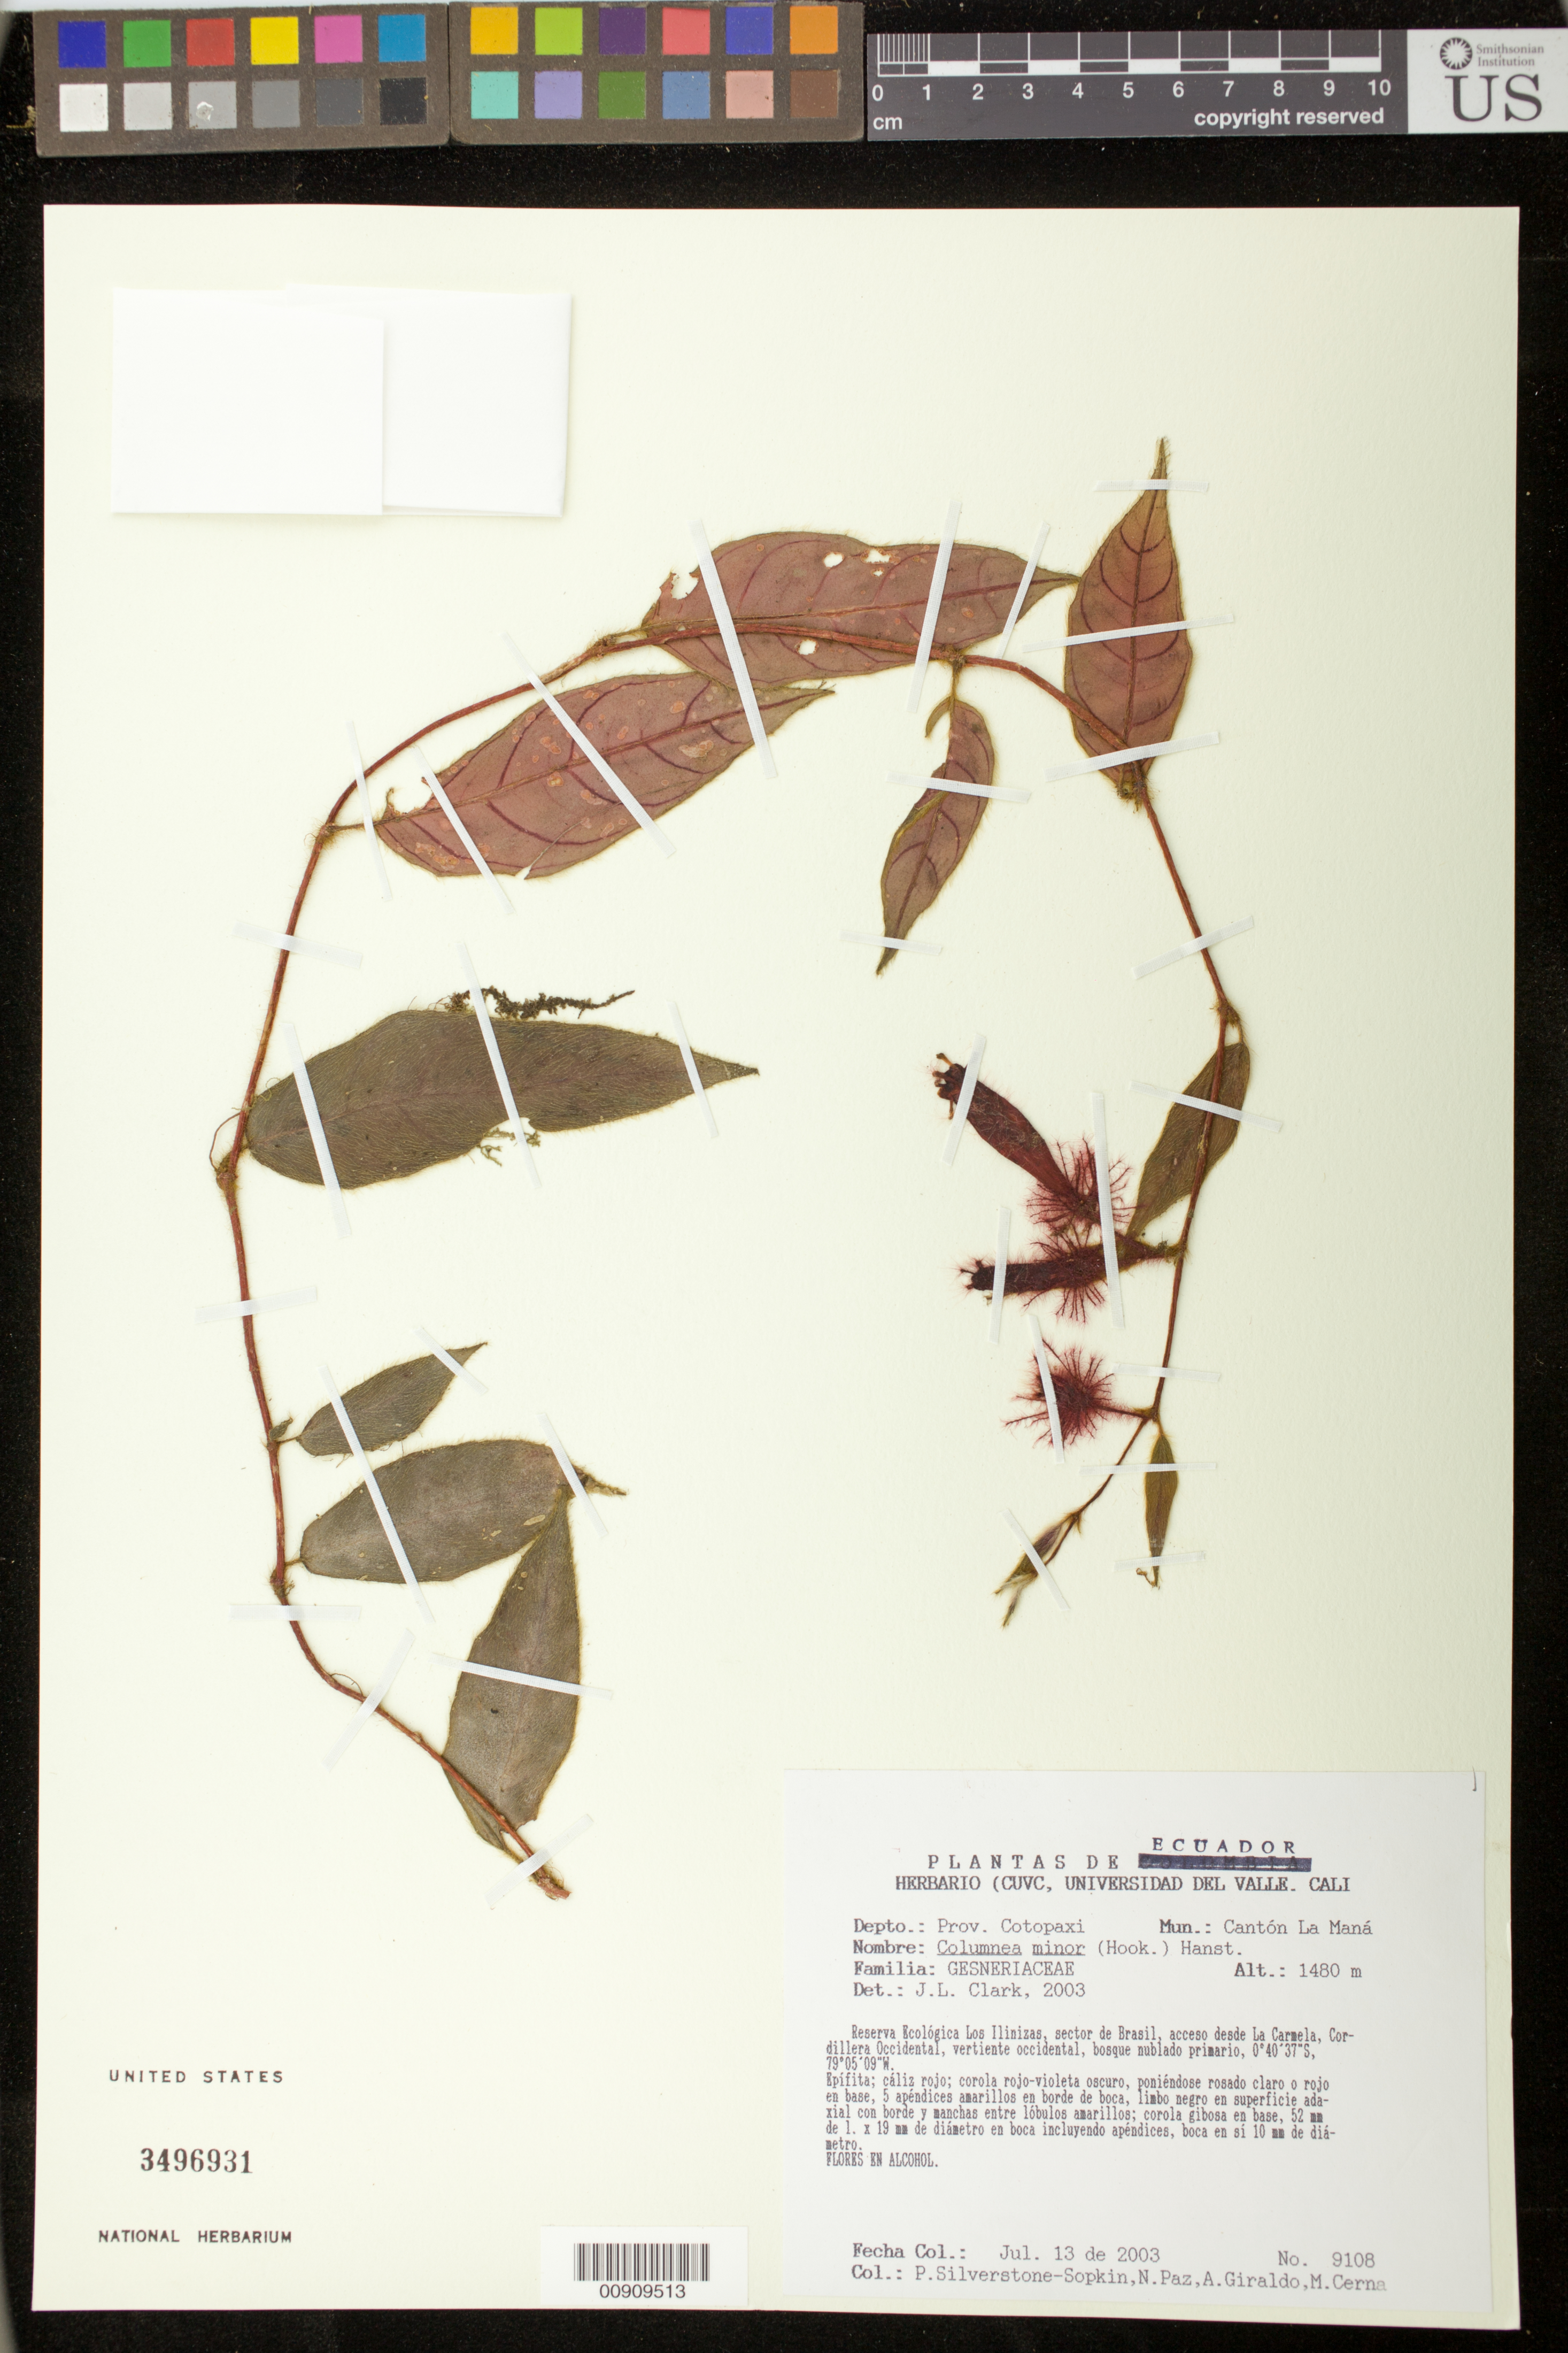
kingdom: Plantae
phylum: Tracheophyta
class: Magnoliopsida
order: Lamiales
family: Gesneriaceae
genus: Columnea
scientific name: Columnea minor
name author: (Hook.) Hanst.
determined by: Clark, J. L., (SEL), The Marie Selby Botanical Garden (UNITED STATES)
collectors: P. A. Silverstone-Sopkin, N. Paz, A. Giraldo & M. Cerna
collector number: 9108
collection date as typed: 13 Jul 2003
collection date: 2003-07-13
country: Ecuador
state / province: Cotopaxi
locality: Cantón La Maná. Reserva Ecológica Los Ilinizas, sector de Brasil, acceso desde La Carmela, Cordillera Occidental, vertiente occidental.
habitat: Bosque nublado primario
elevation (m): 1480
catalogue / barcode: US 3496931